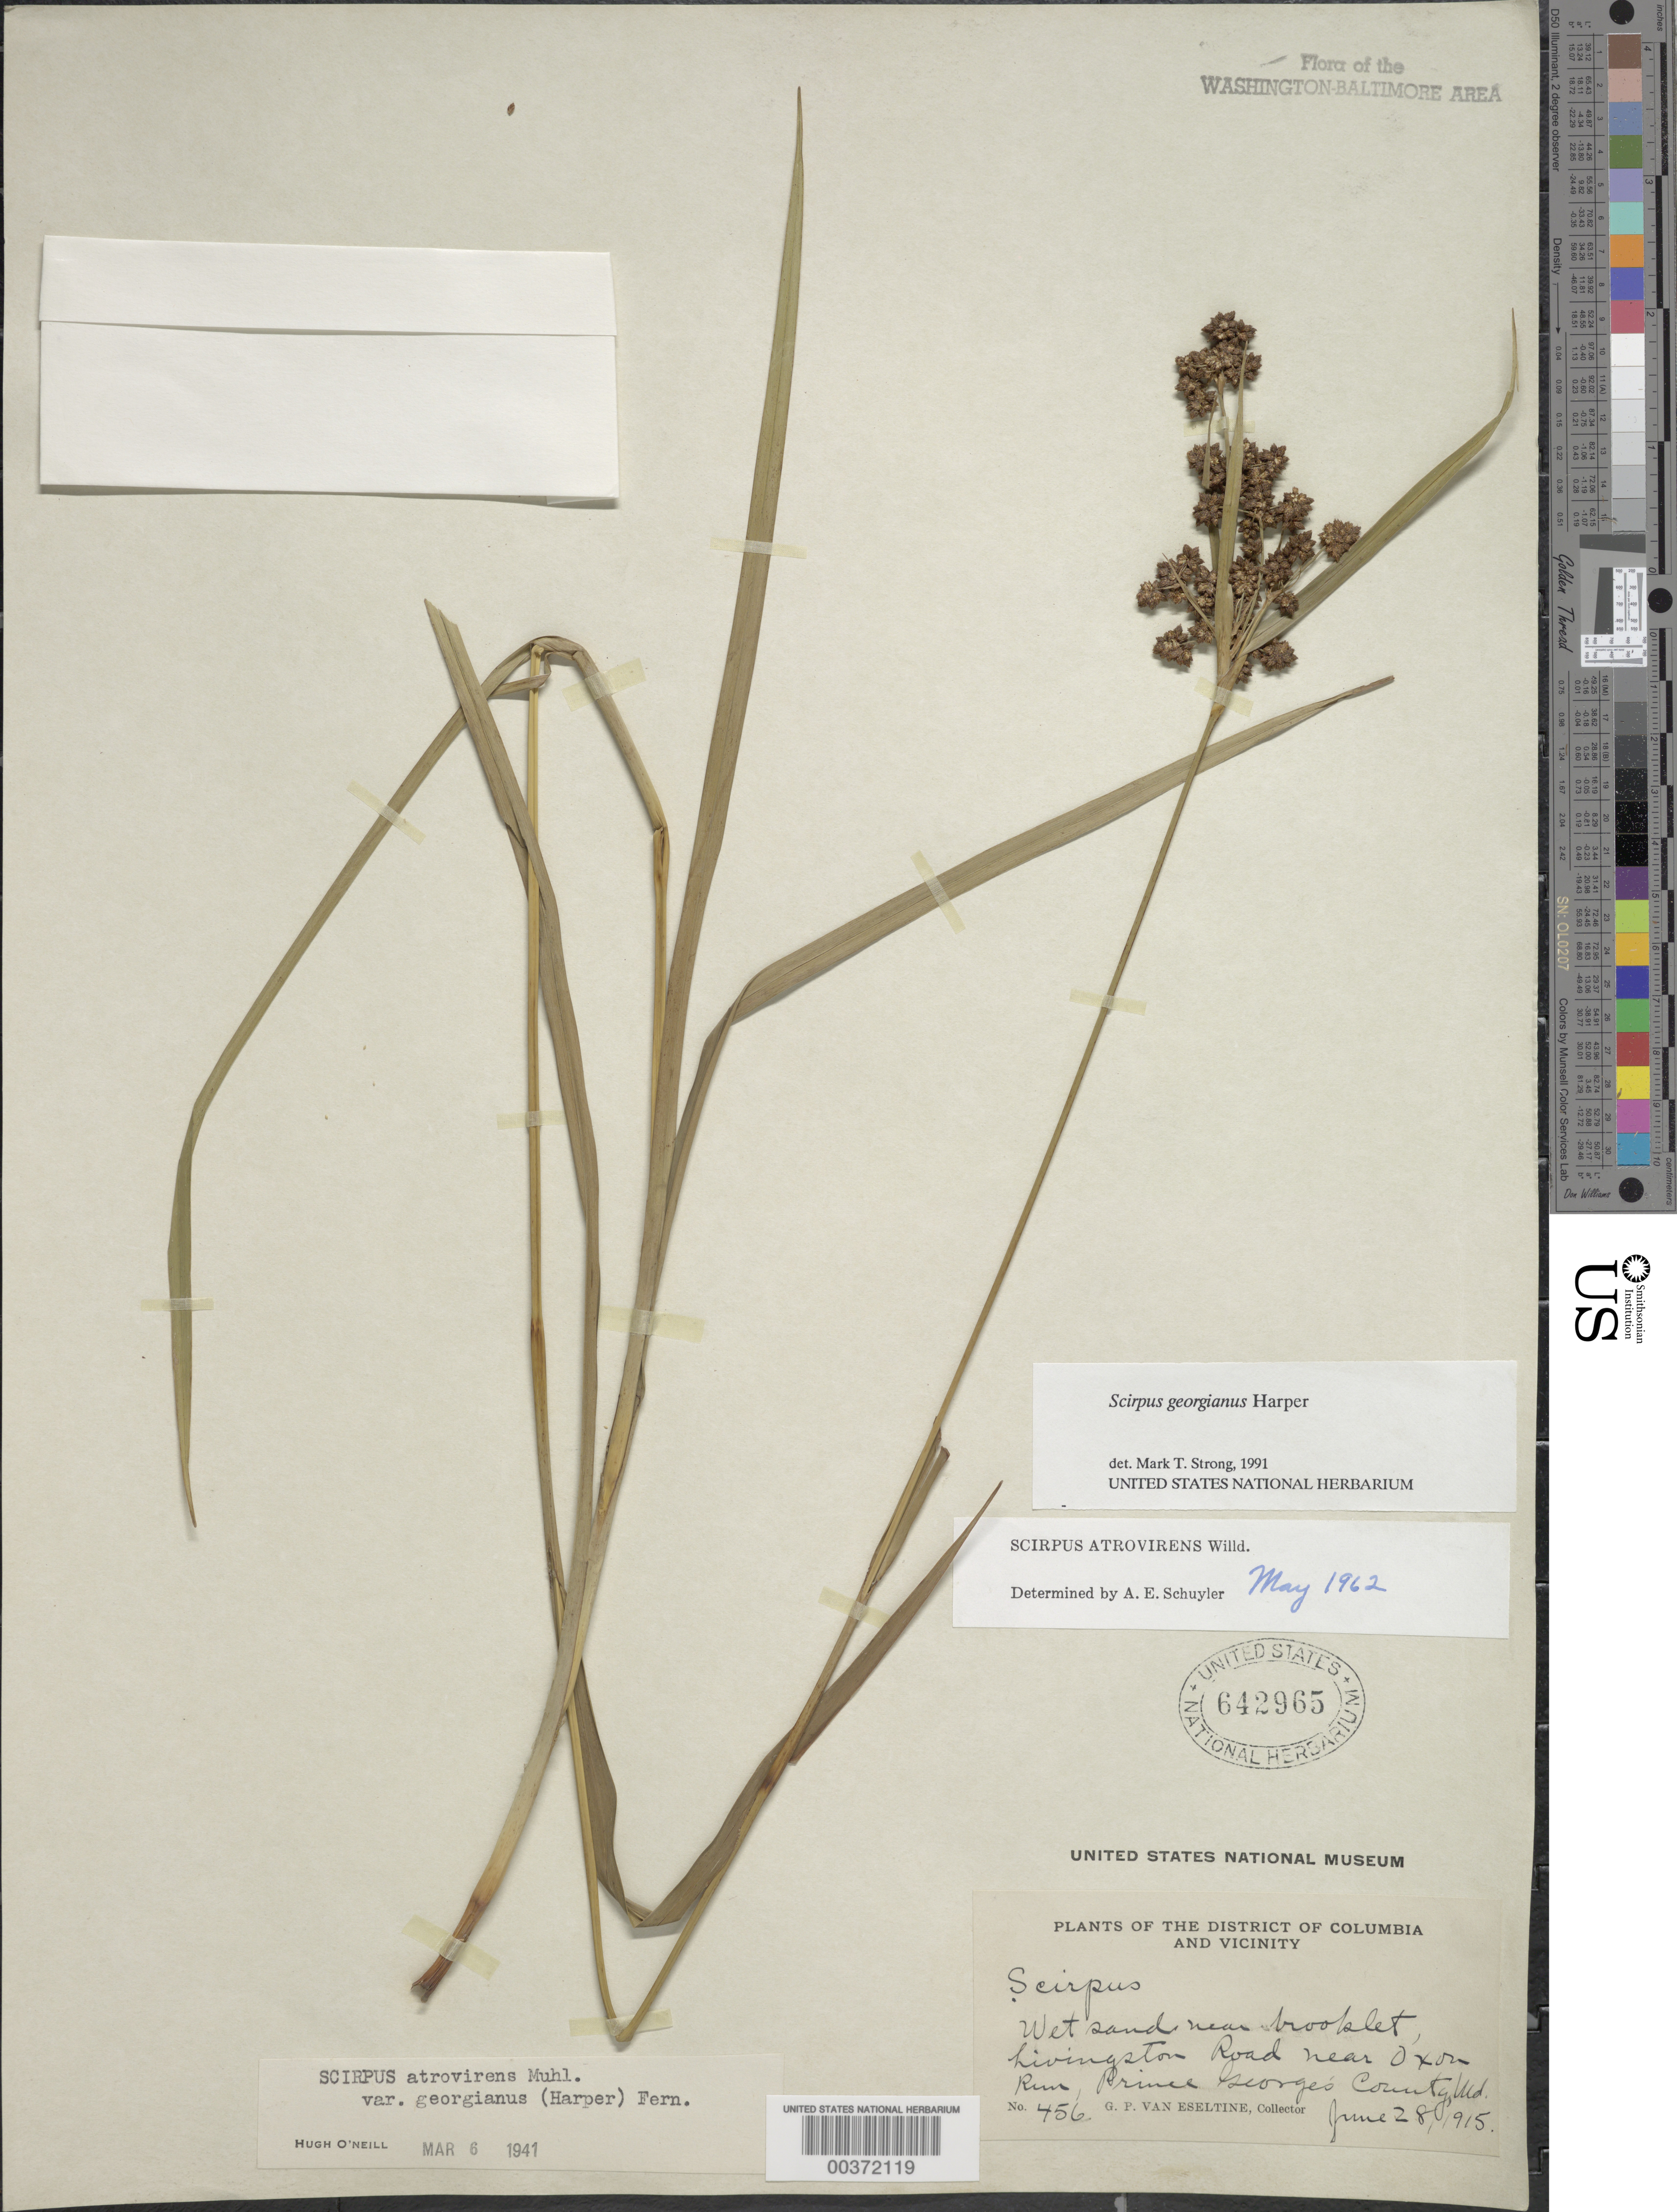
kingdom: Plantae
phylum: Tracheophyta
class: Liliopsida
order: Poales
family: Cyperaceae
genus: Scirpus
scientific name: Scirpus atrovirens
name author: Willd.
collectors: G. P. Van Eseltine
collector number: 456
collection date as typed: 28 Jun 1915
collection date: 1915-06-28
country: United States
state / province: Maryland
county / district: Prince George's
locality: Livingston Road, Oxon Run vicinity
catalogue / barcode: US 642965